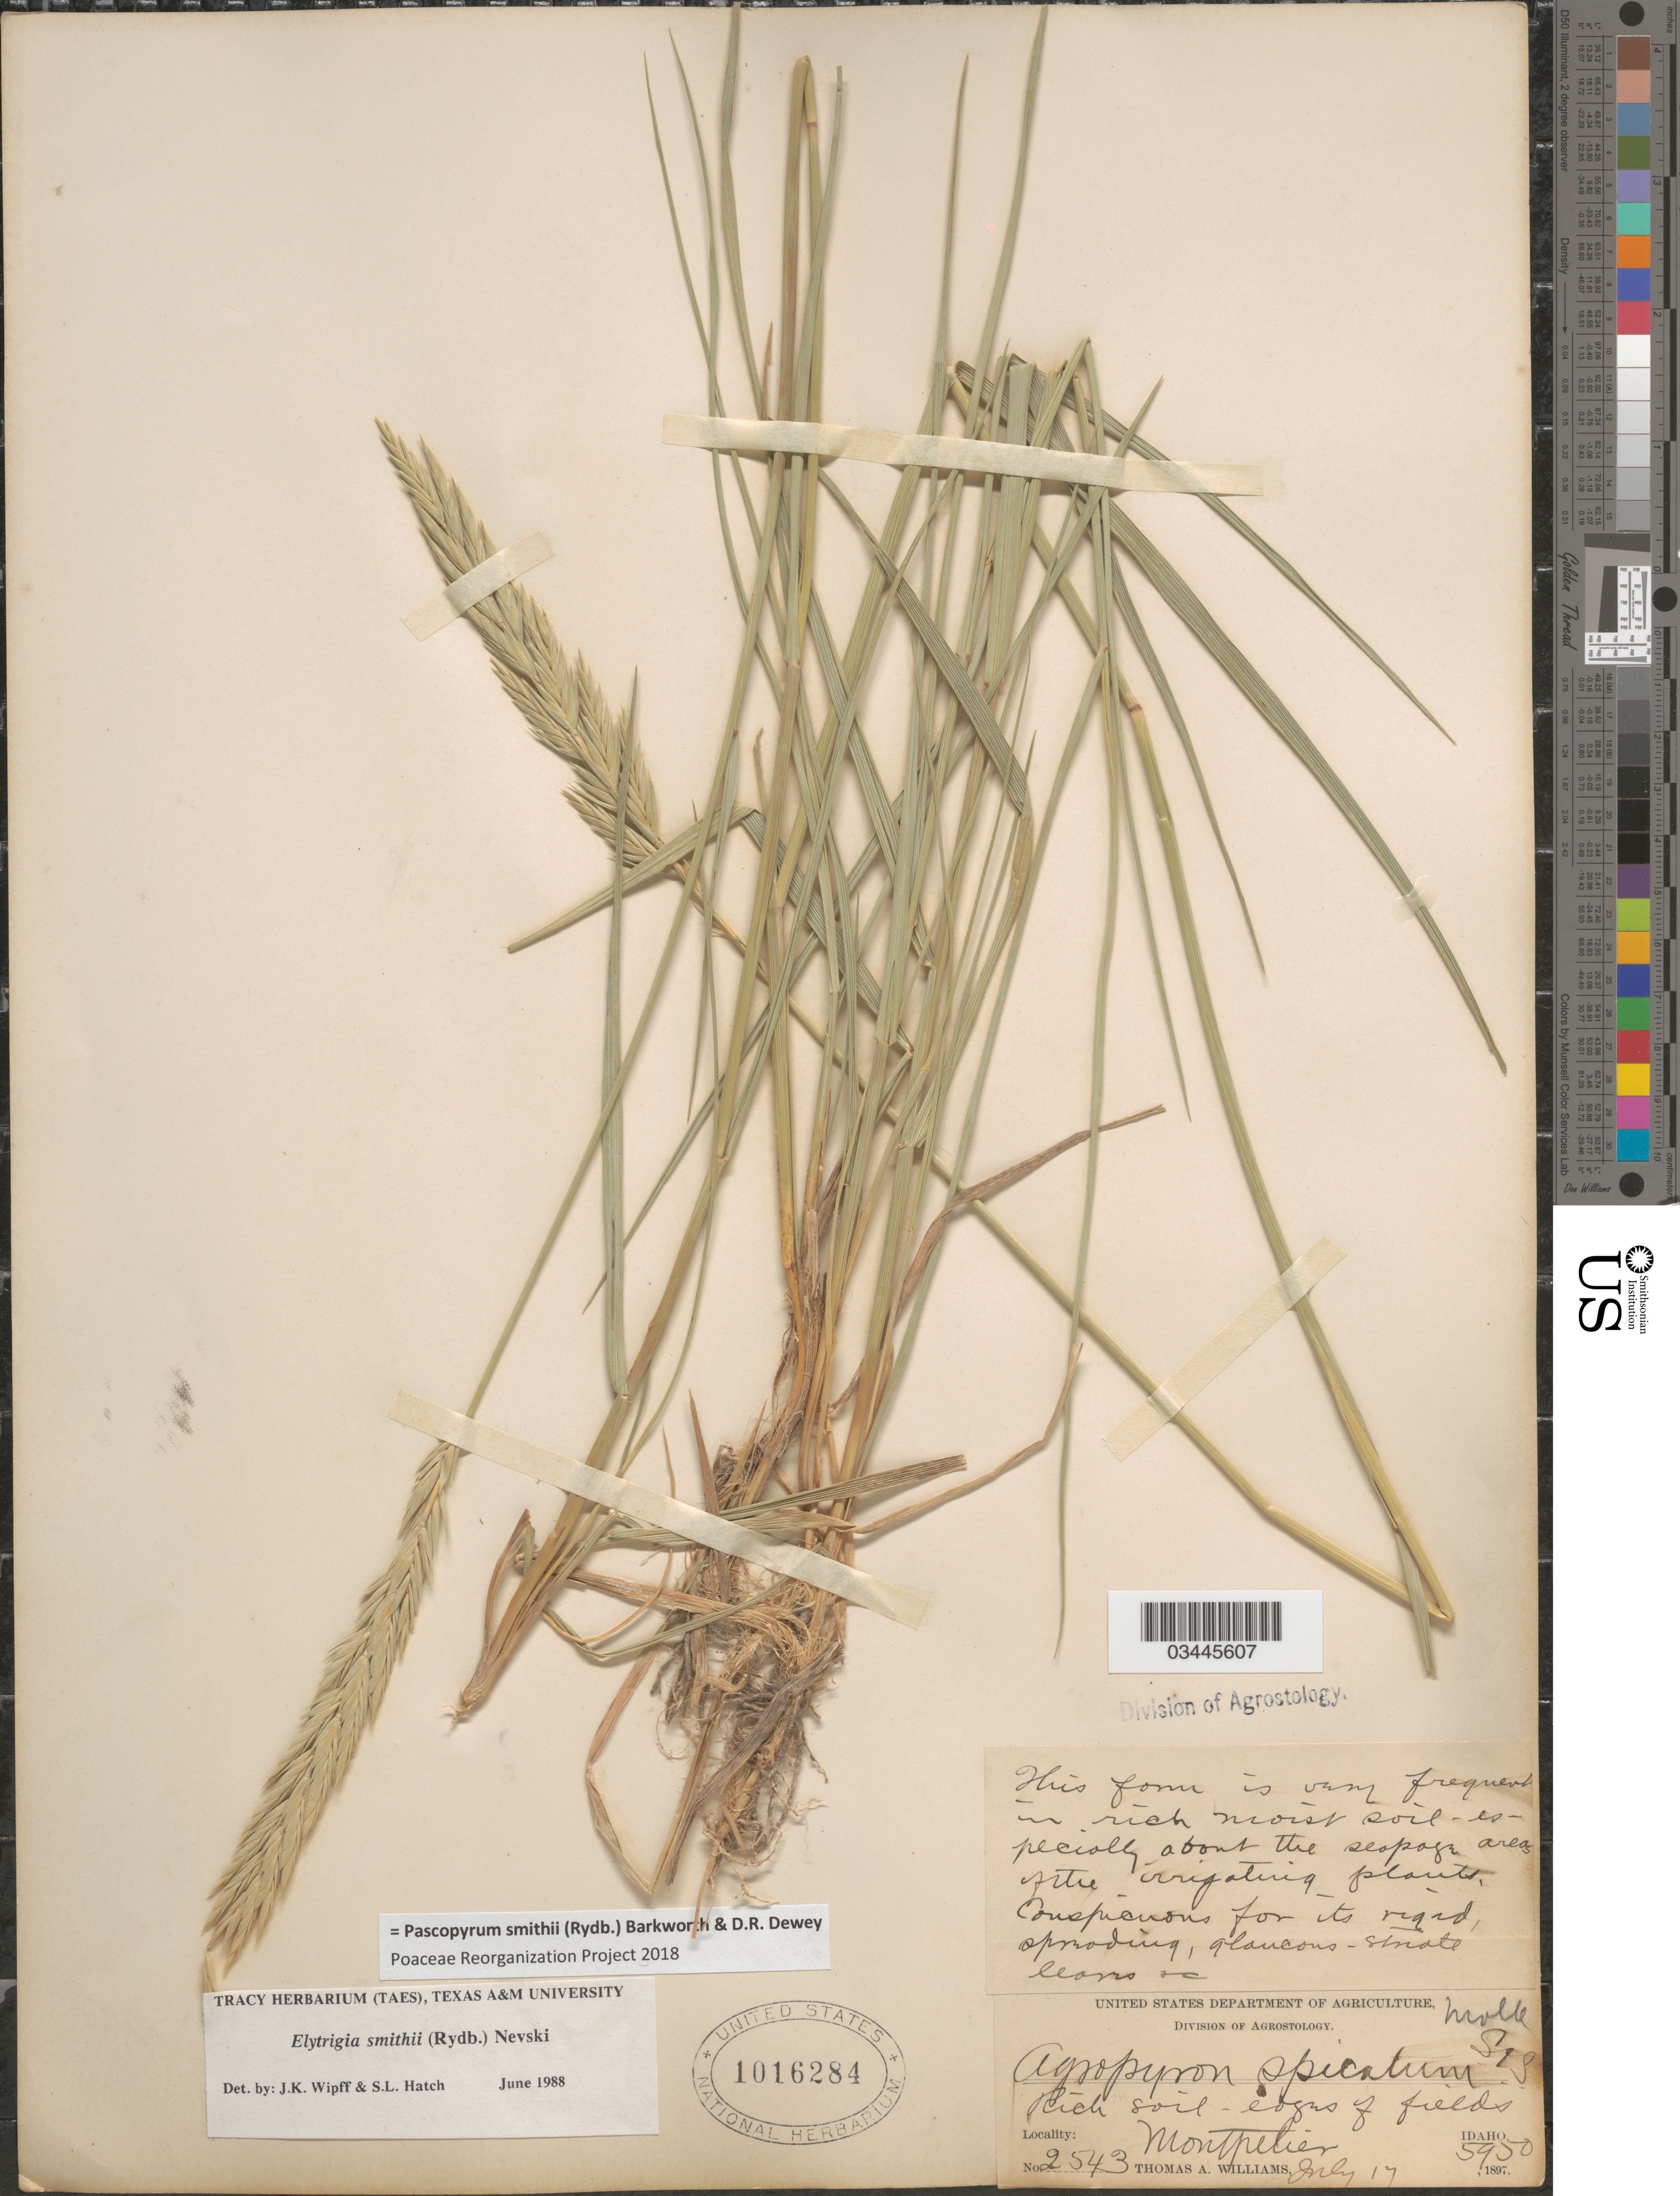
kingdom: Plantae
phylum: Tracheophyta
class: Liliopsida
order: Poales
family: Poaceae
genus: Pascopyrum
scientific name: Pascopyrum smithii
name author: (Rydb.) Barkworth & Dewey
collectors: T. A. Williams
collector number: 2543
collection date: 1897-07-17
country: United States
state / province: Idaho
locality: Montpellier.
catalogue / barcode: US 1016284